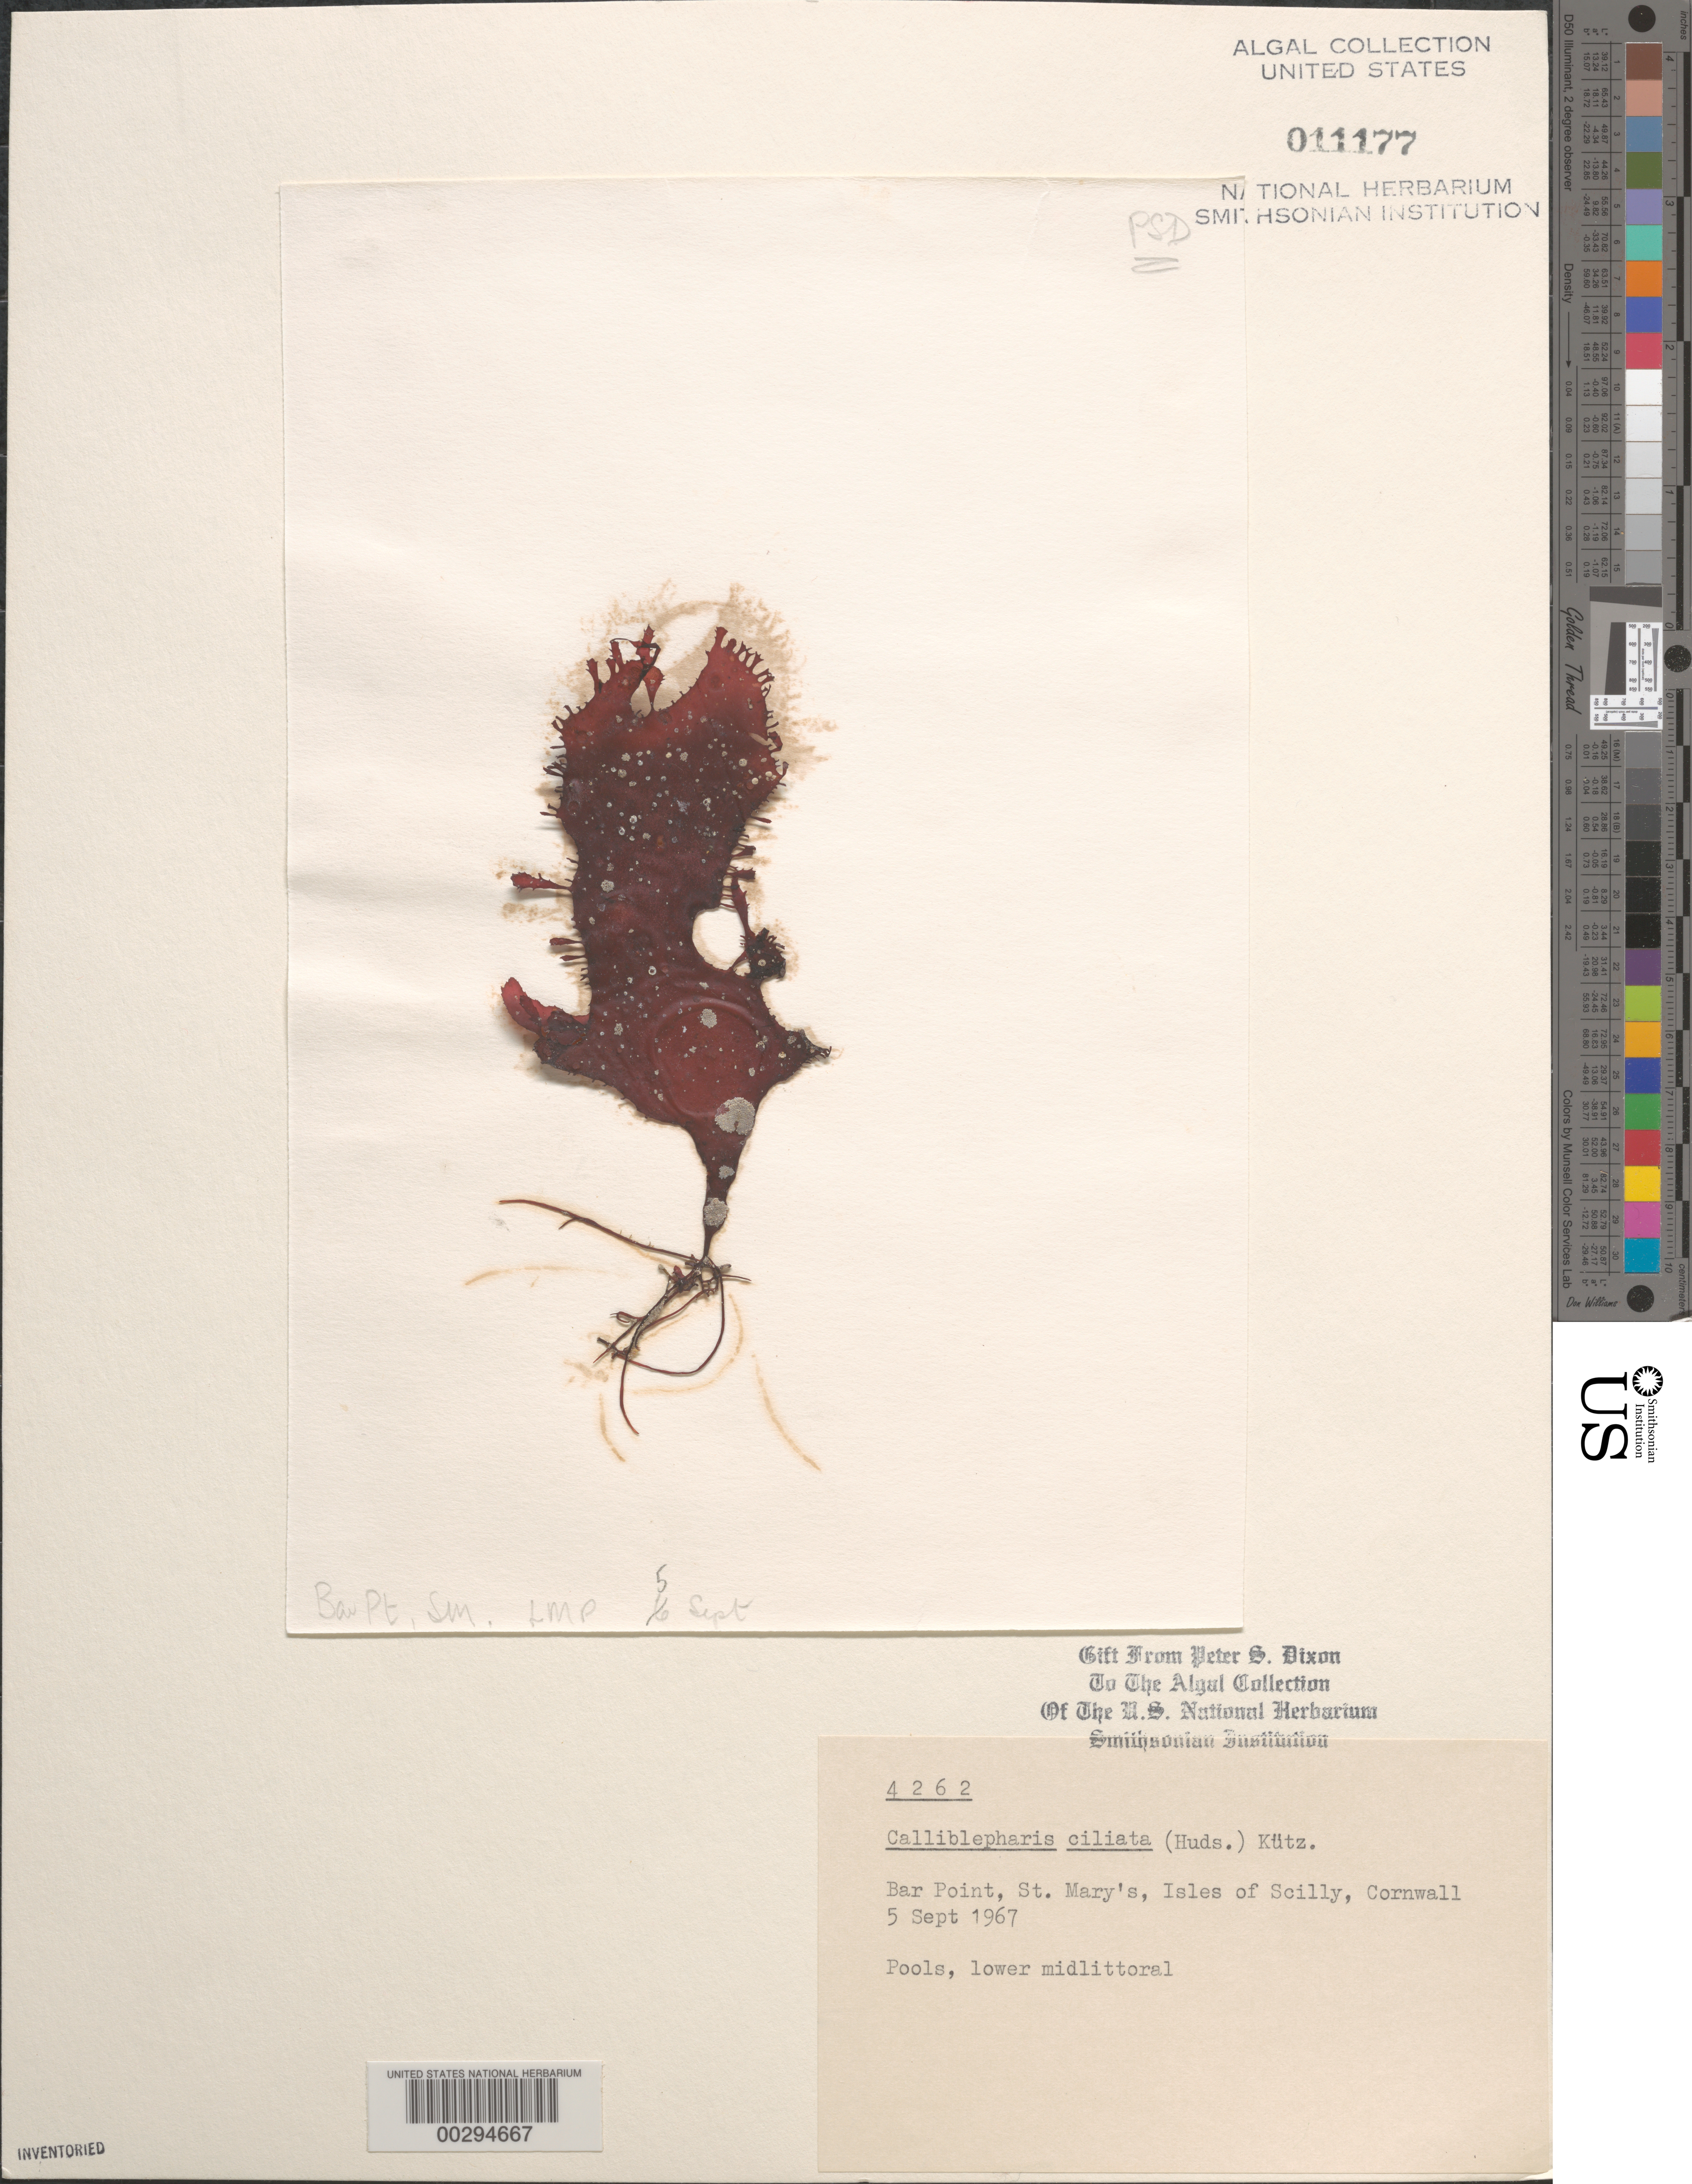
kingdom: Plantae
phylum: Rhodophyta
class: Florideophyceae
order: Gigartinales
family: Cystocloniaceae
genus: Calliblepharis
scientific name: Calliblepharis ciliata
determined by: Dixon, P. S.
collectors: P. S. Dixon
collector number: PSD 4262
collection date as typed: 05 Sep 1967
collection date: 1967-09-05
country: United Kingdom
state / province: England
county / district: Council of the Isles of Scilly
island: St. Mary's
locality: Bar Point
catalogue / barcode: US 11177